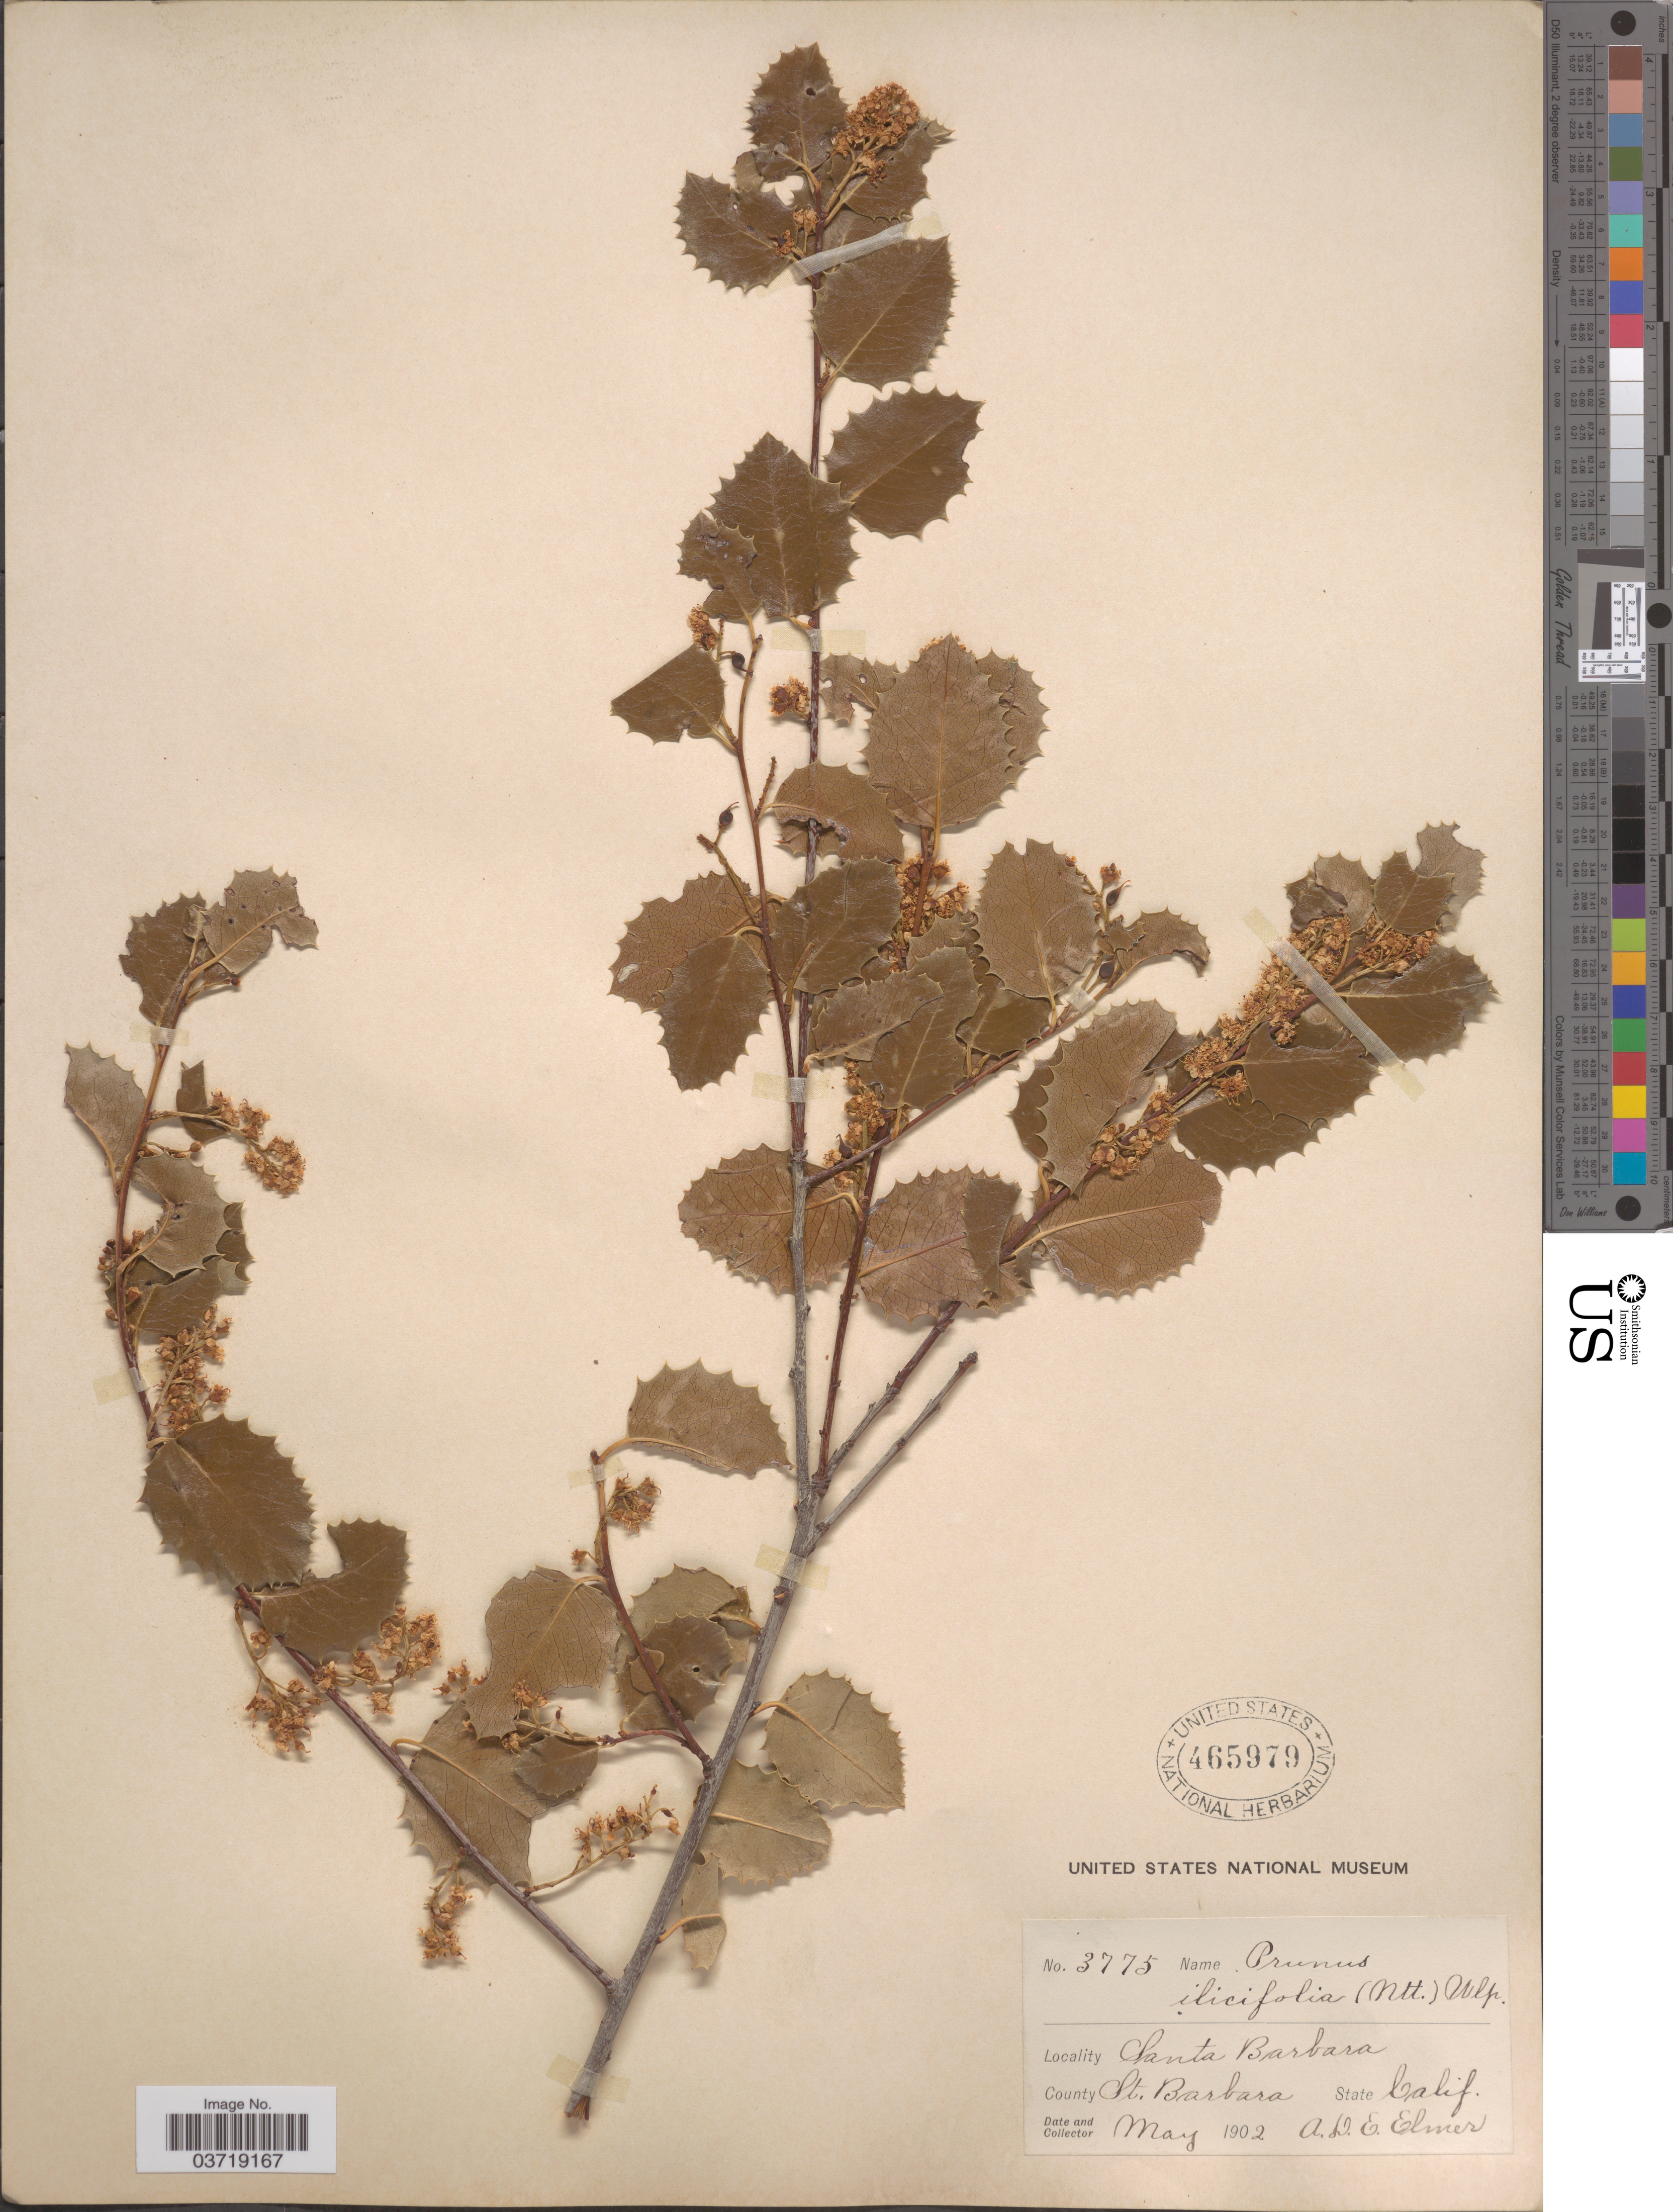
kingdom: Plantae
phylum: Tracheophyta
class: Magnoliopsida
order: Rosales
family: Rosaceae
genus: Prunus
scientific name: Prunus ilicifolia var. ilicifolia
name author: (Nutt. ex Hook. & Arn.) D. Dietr.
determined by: Strong, Mark T., (BOT), Smithsonian Institution - National Museum of Natural History (UNITED STATES)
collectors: A. D. E. Elmer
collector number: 3775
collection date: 1902-05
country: United States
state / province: California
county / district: Santa Barbara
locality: Santa Barbara. County St. Barbara.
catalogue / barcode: US 495979